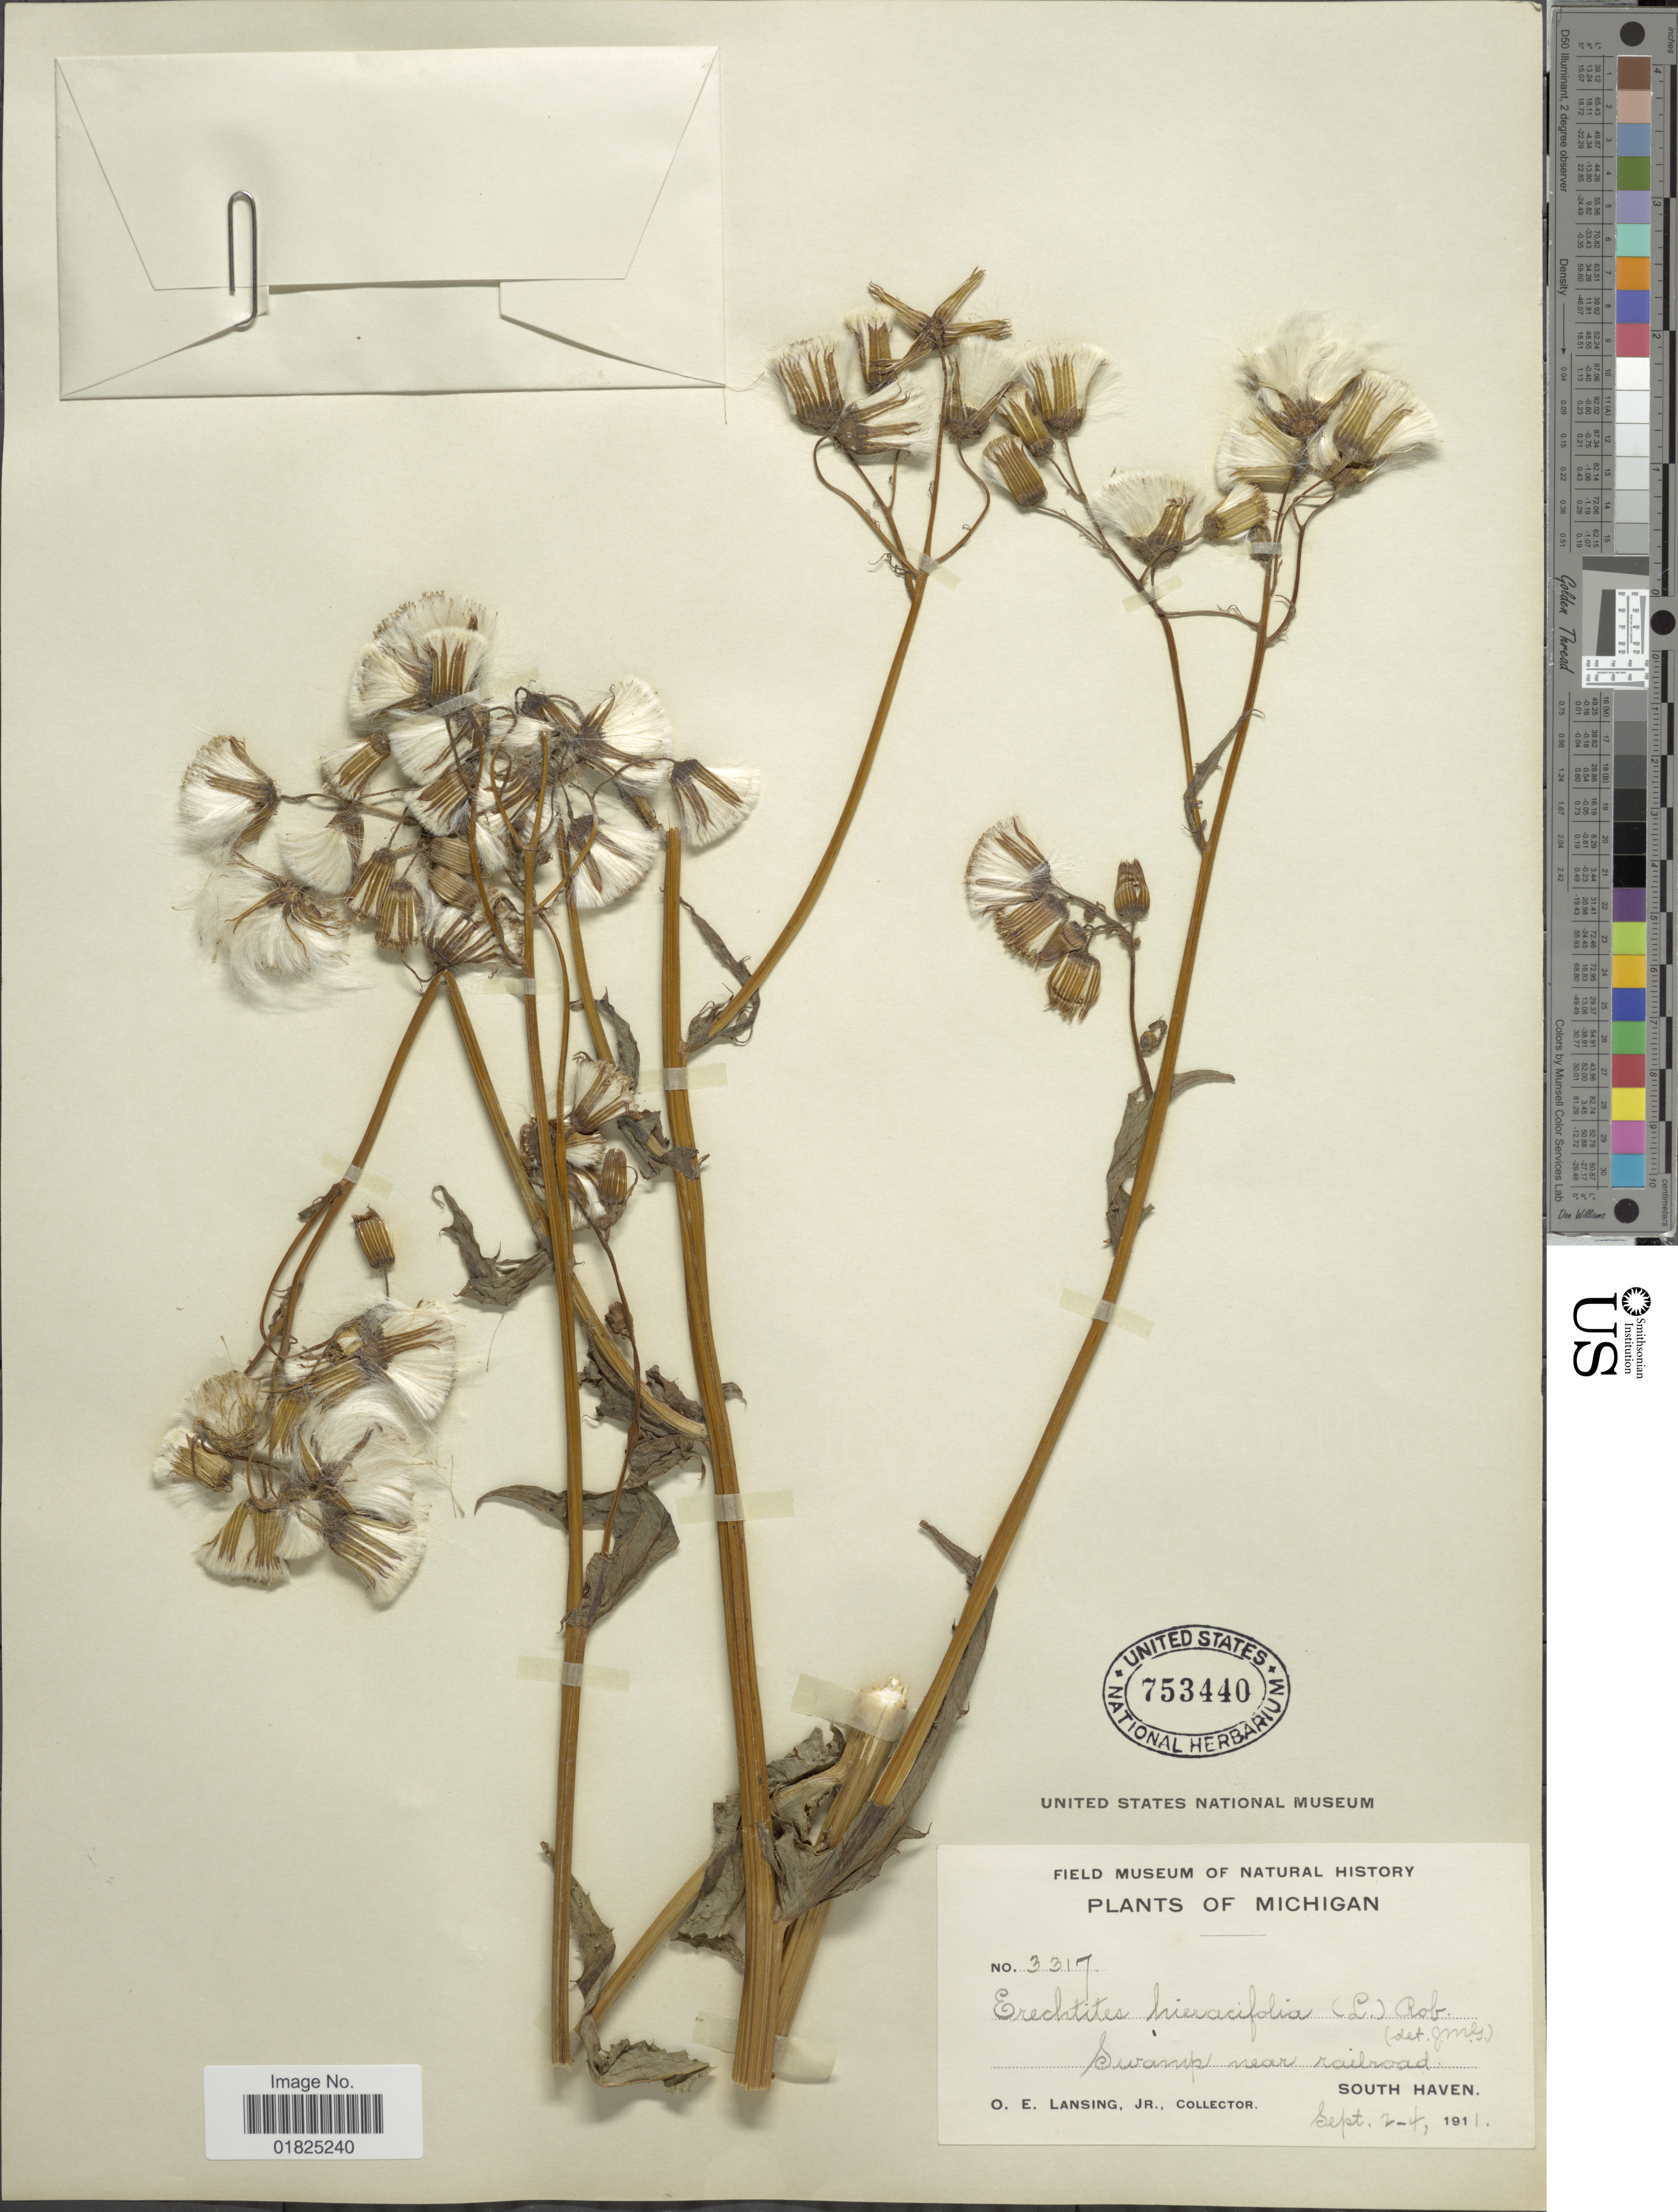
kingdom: Plantae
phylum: Tracheophyta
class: Magnoliopsida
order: Asterales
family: Asteraceae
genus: Erechtites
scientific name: Erechtites hieraciifolius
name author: (L.) Raf. ex DC.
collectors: O. Lansing Jr.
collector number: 3317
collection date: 1911-09-02/1911-09-04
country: United States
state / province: Michigan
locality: Near railroad, South Haven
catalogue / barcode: US 753440